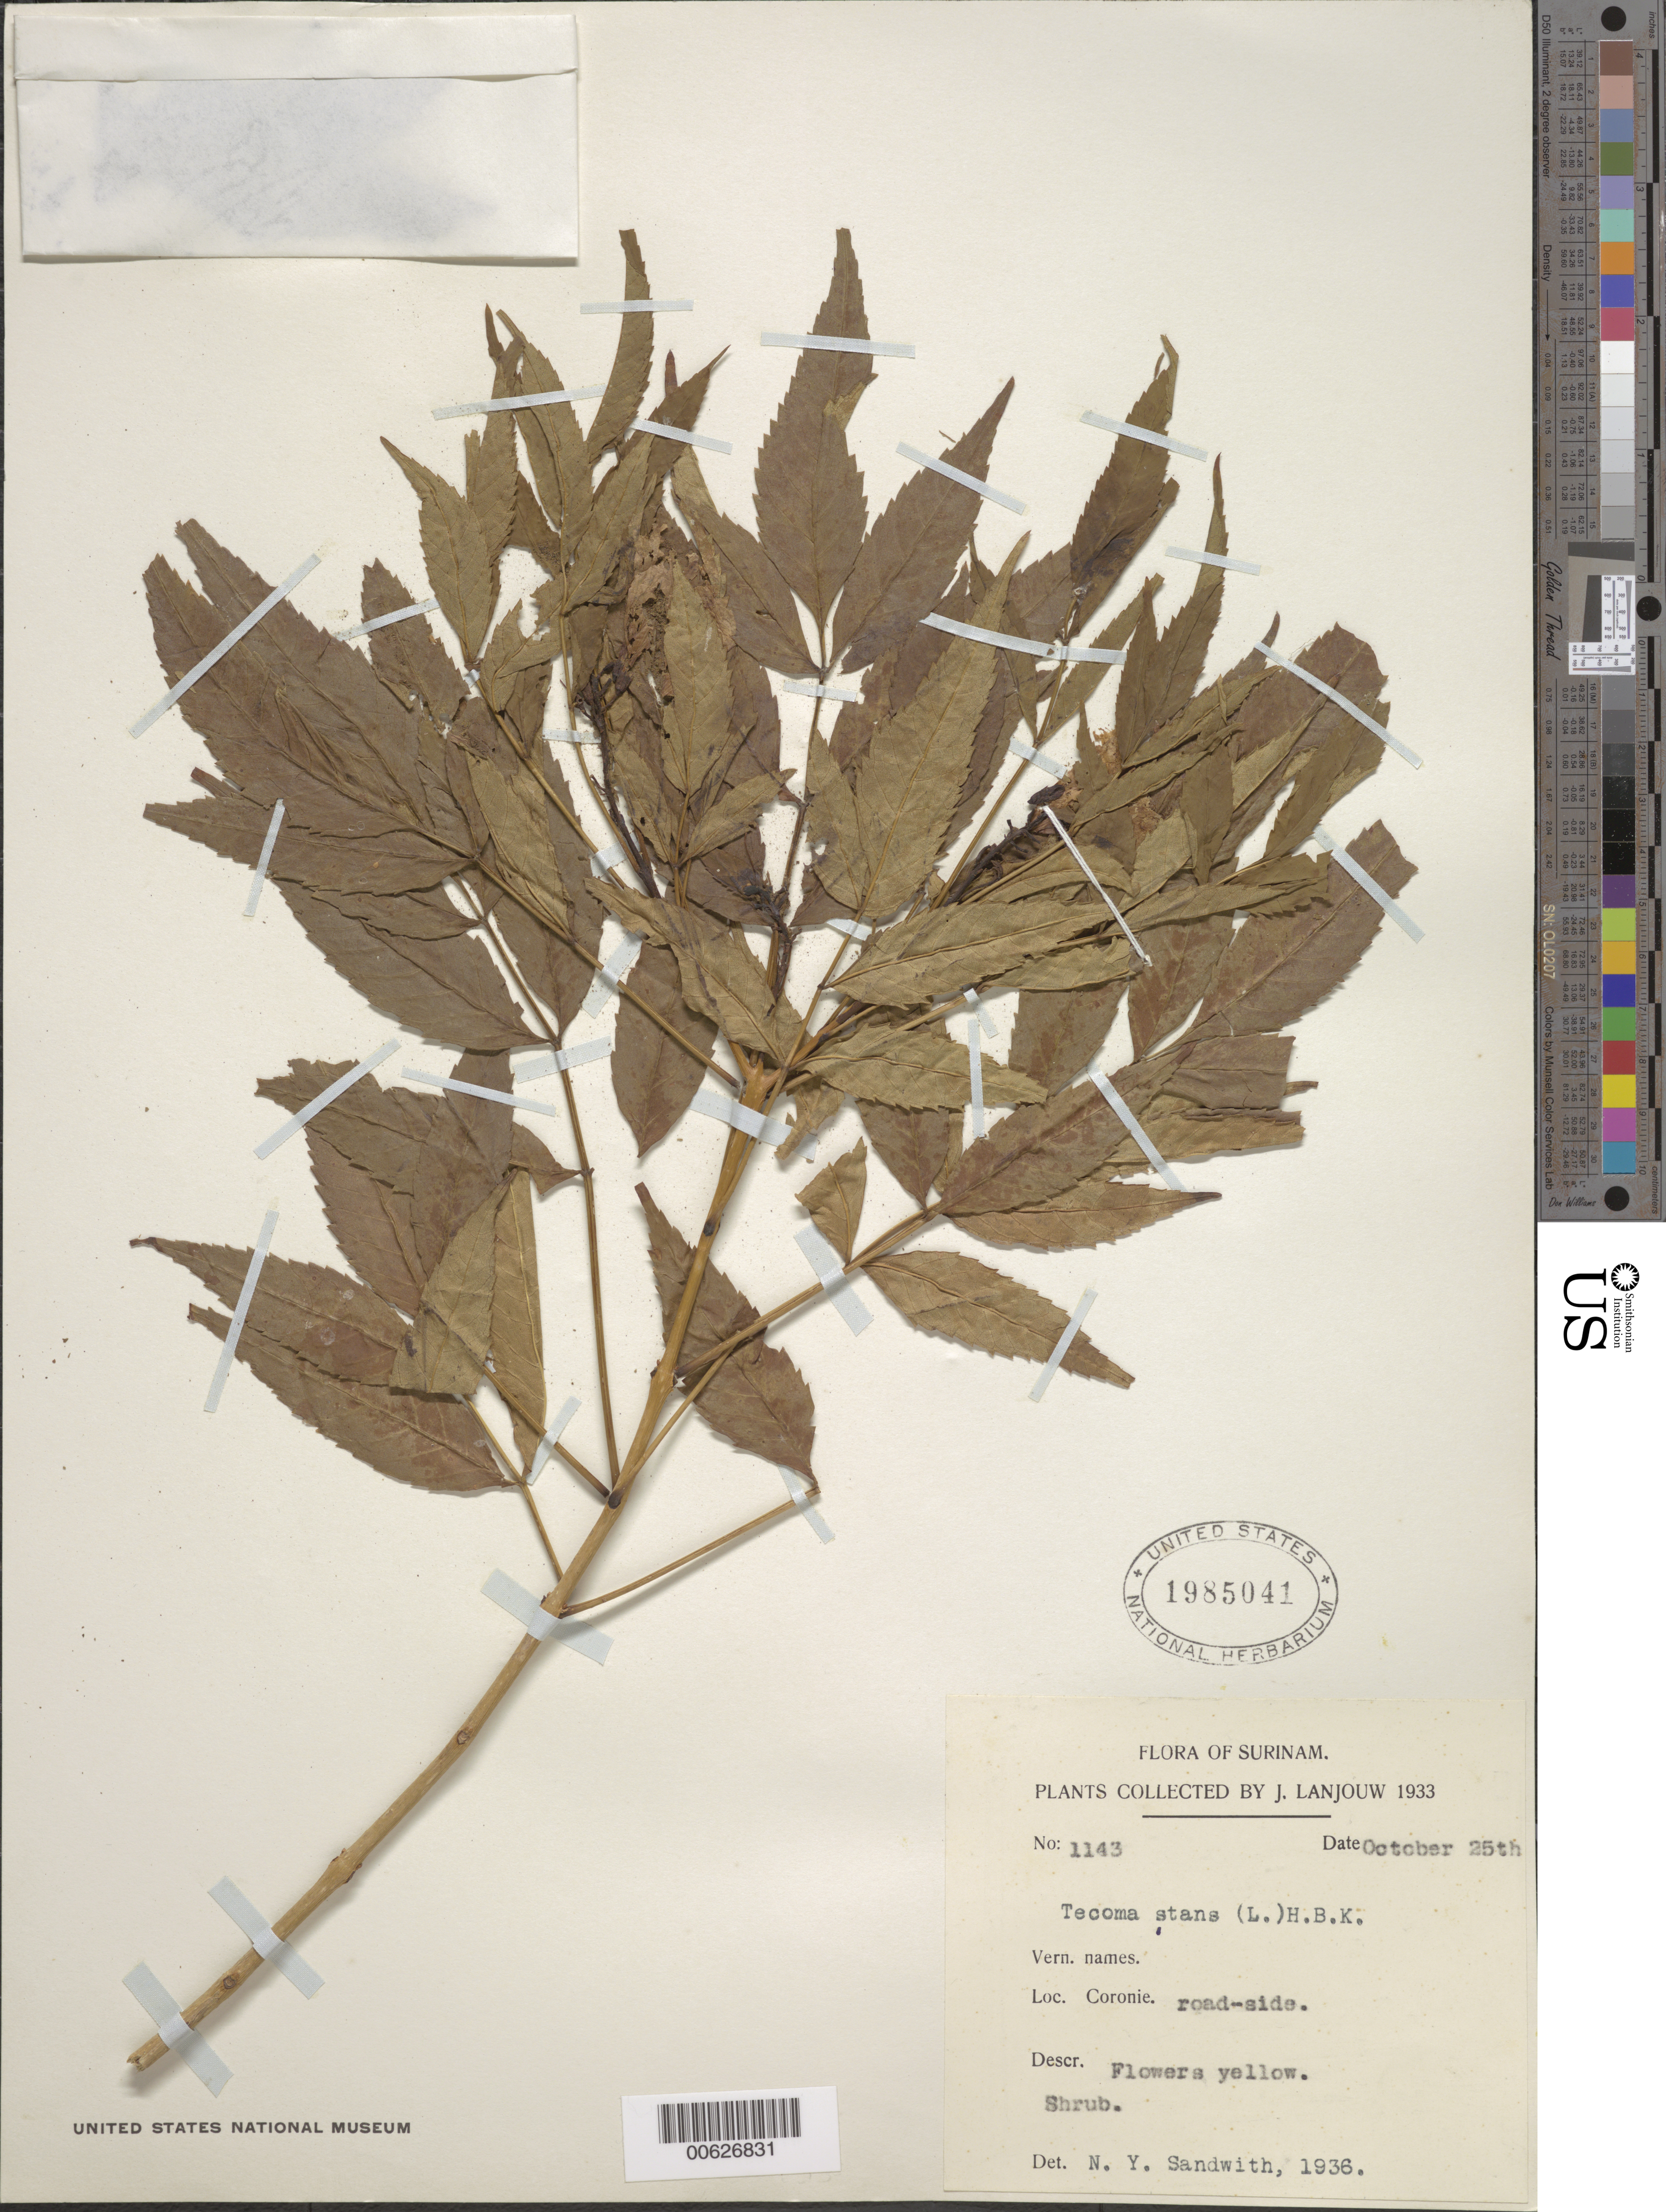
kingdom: Plantae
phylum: Tracheophyta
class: Magnoliopsida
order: Lamiales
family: Bignoniaceae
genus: Tecoma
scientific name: Tecoma stans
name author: (L.) Juss. ex Kunth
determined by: Sandwith, N. Y.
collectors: J. Lanjouw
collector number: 1143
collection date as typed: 25-Oct-33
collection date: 1933-10-25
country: Suriname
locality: Coronie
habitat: Roadside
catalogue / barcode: US 1985041